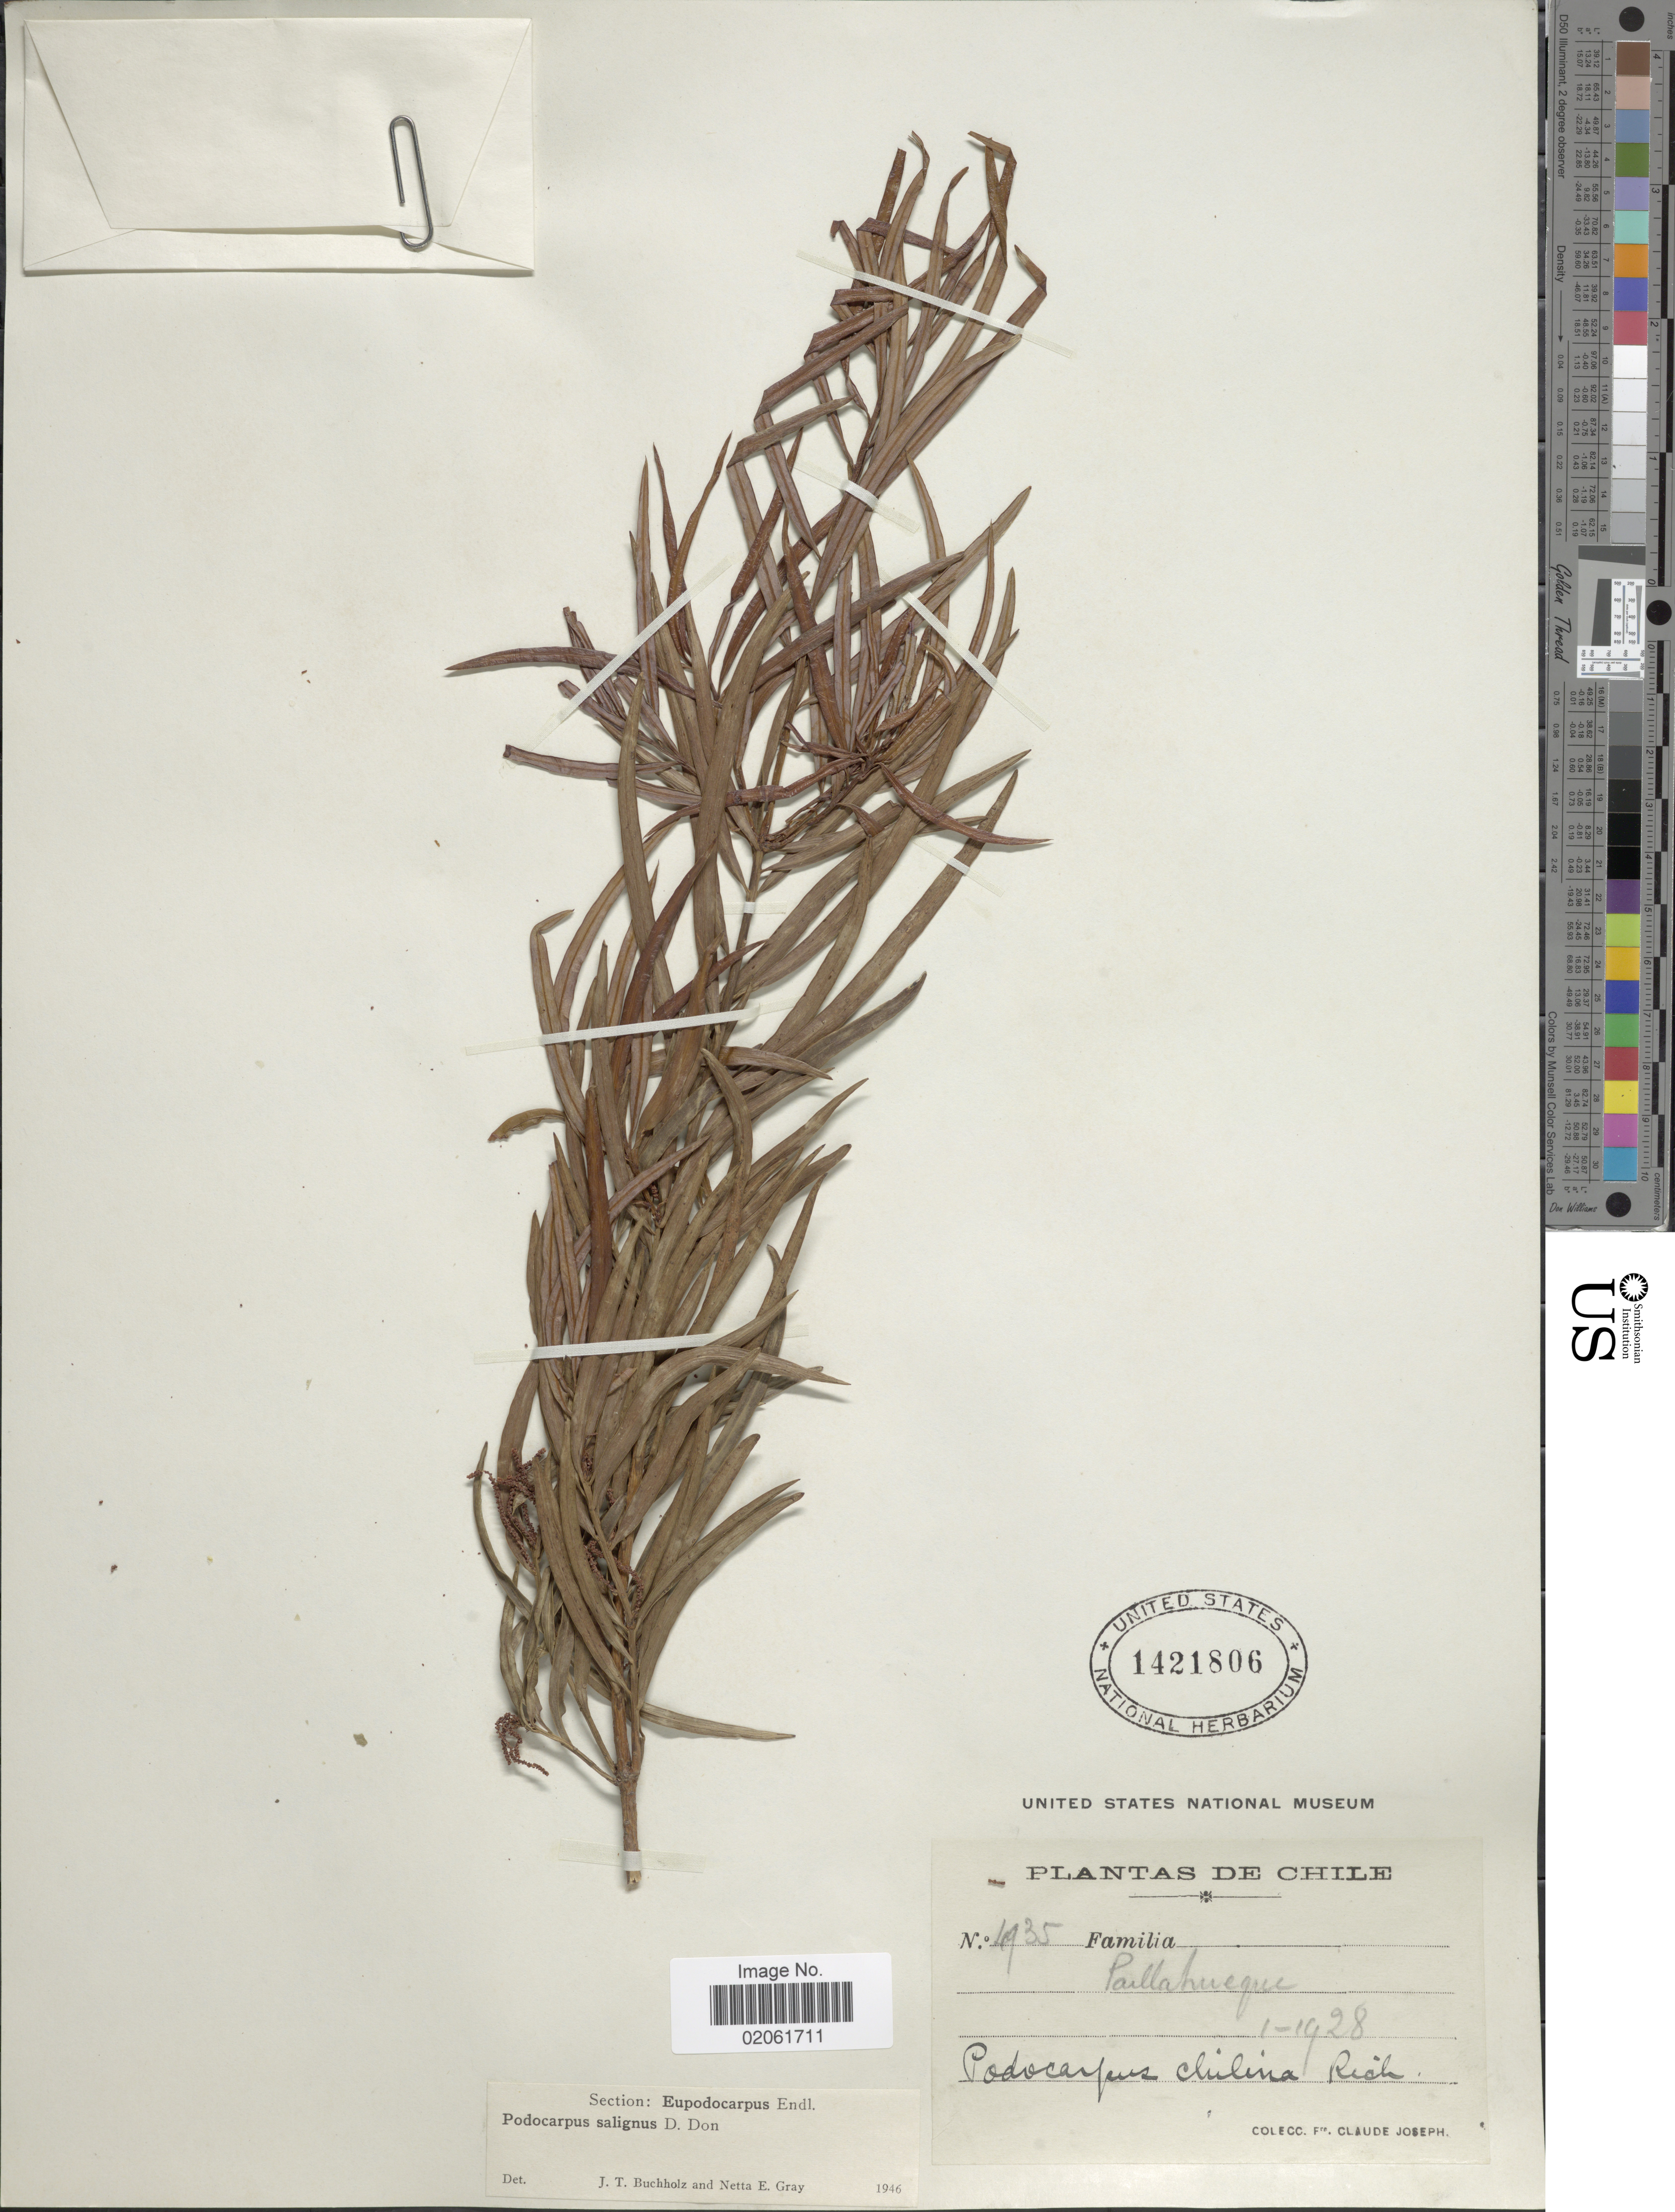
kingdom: Plantae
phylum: Tracheophyta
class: Pinopsida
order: Pinales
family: Podocarpaceae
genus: Podocarpus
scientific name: Podocarpus salignus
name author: D. Don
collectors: Frere Claude Joseph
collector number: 4935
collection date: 1928-01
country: Chile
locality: Pailahueque.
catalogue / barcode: US 1421806